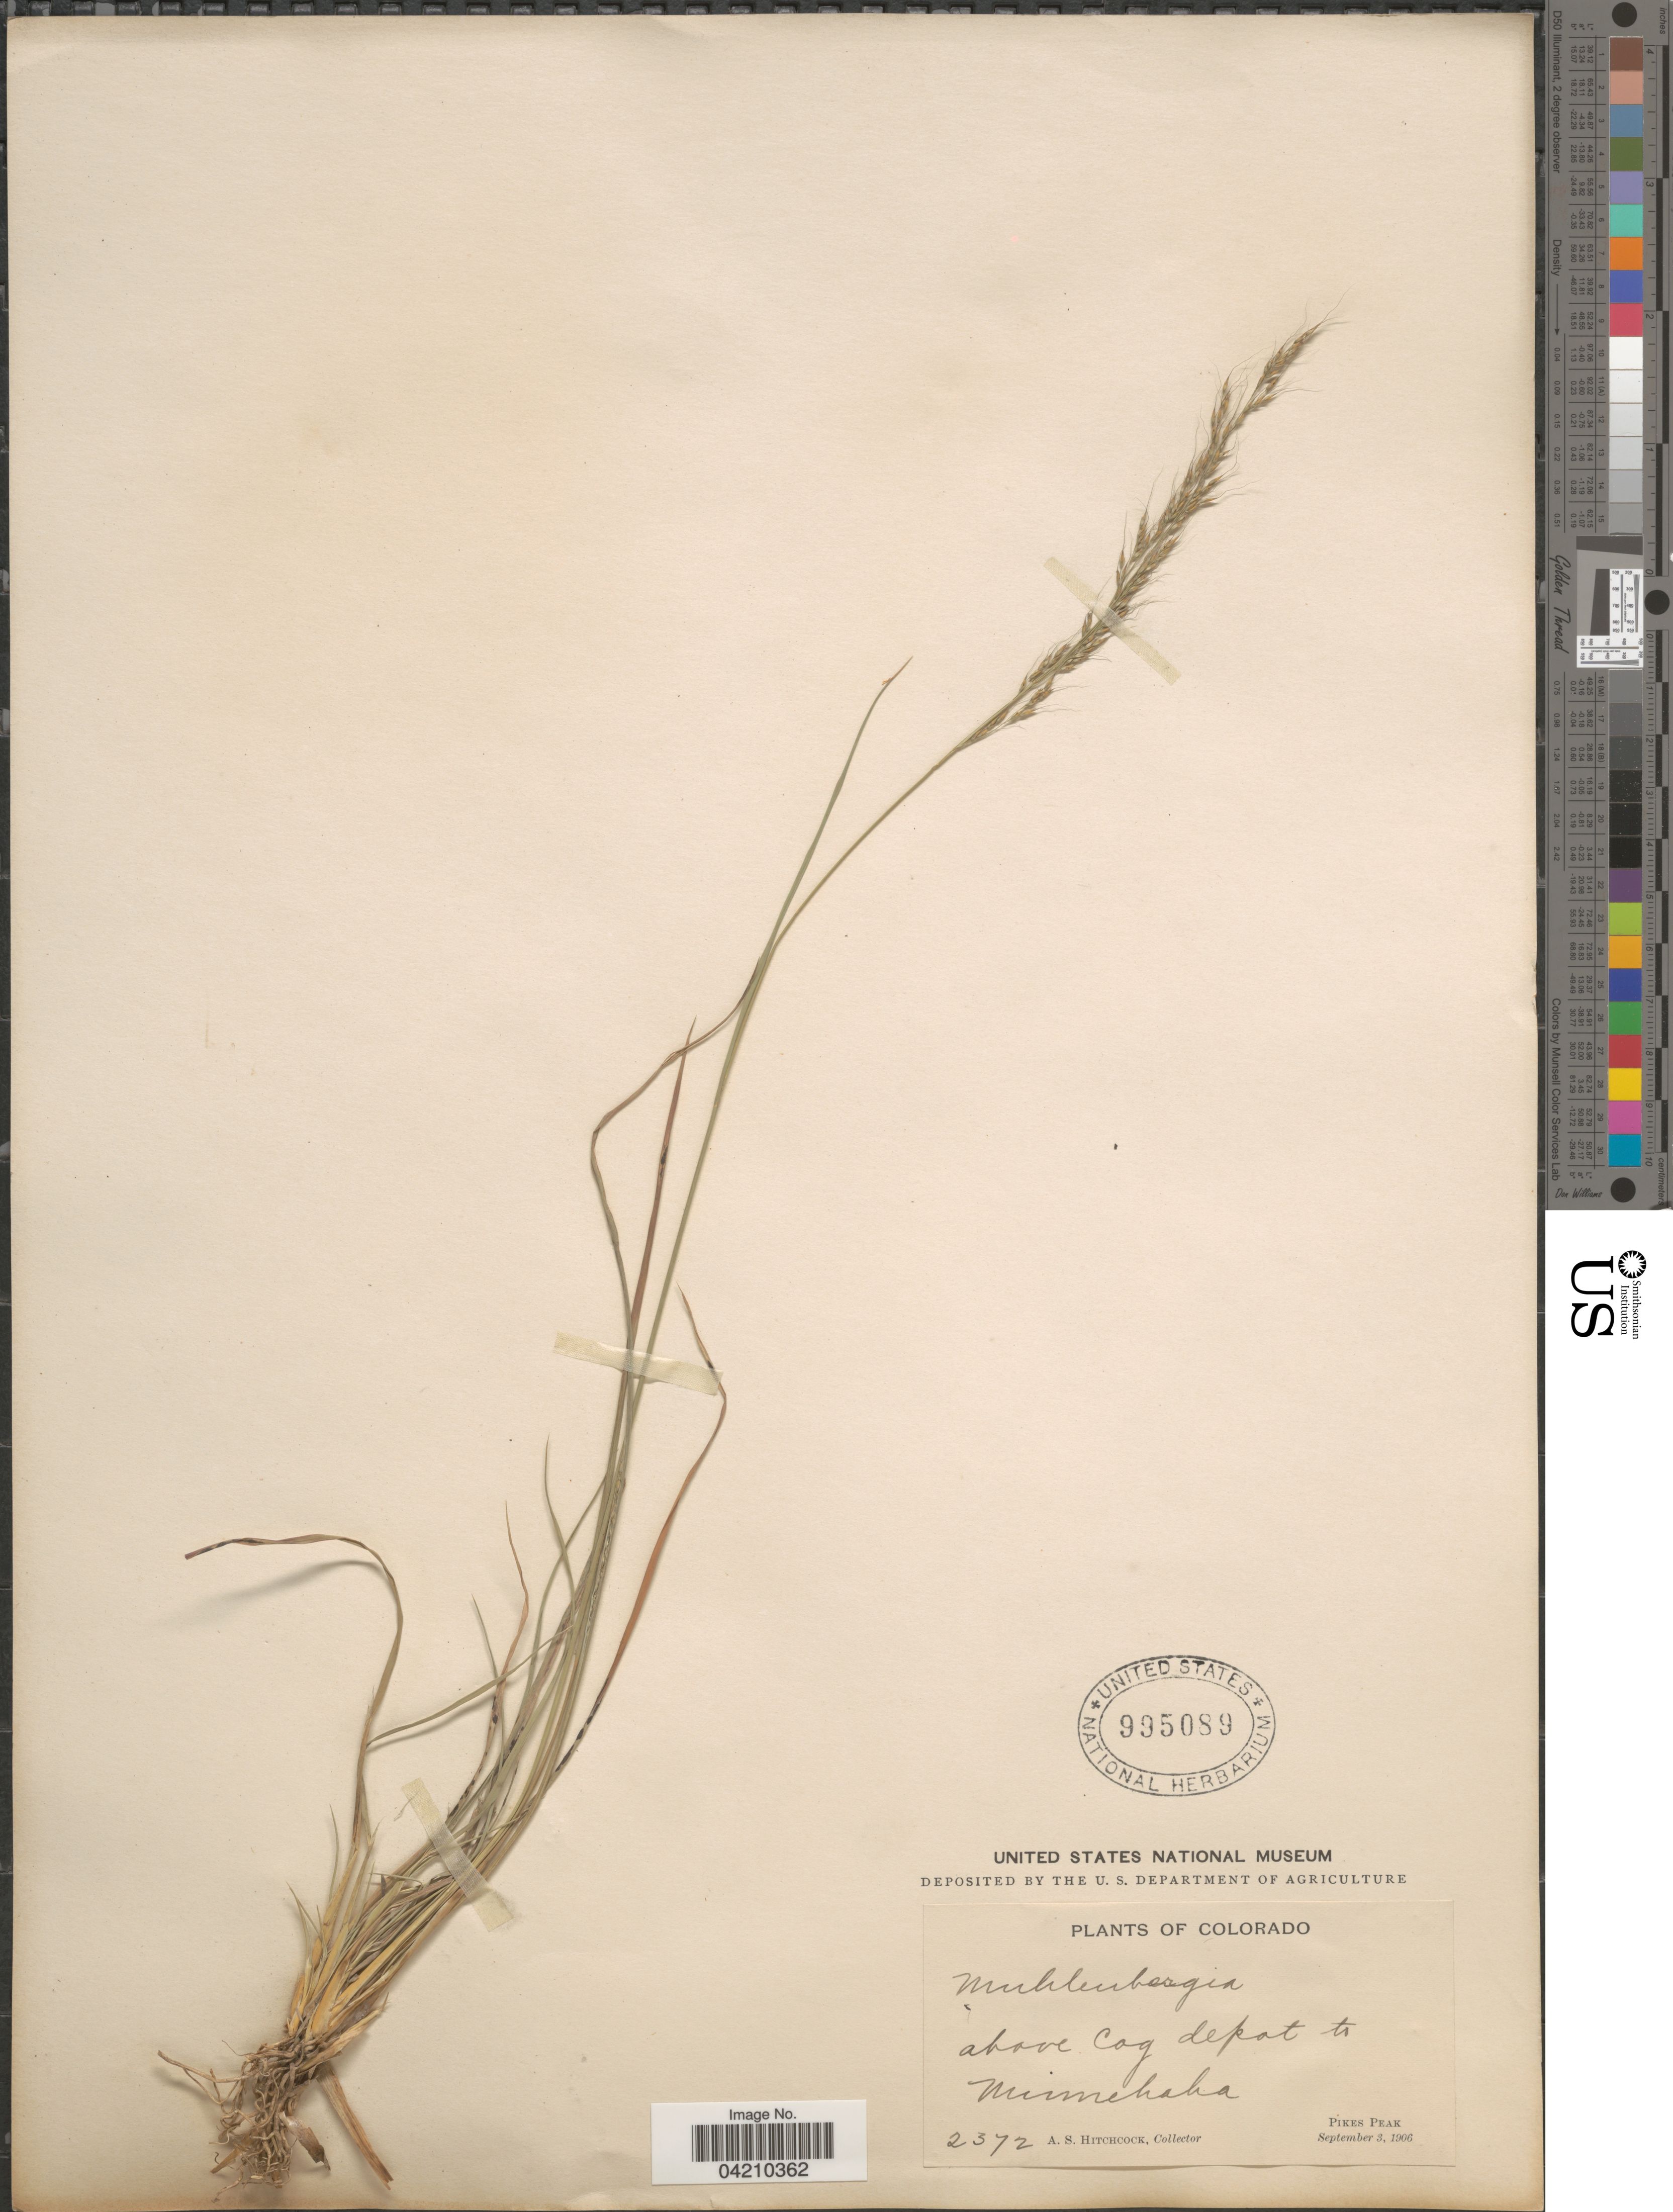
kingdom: Plantae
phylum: Tracheophyta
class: Liliopsida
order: Poales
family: Poaceae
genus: Muhlenbergia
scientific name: Muhlenbergia montana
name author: (Nutt.) Hitchc.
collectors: A. S. Hitchcock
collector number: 2372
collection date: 1906-09-03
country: United States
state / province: Colorado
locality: Above Cog depot to Minnehaha. Pikes Peak.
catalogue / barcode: US 995089